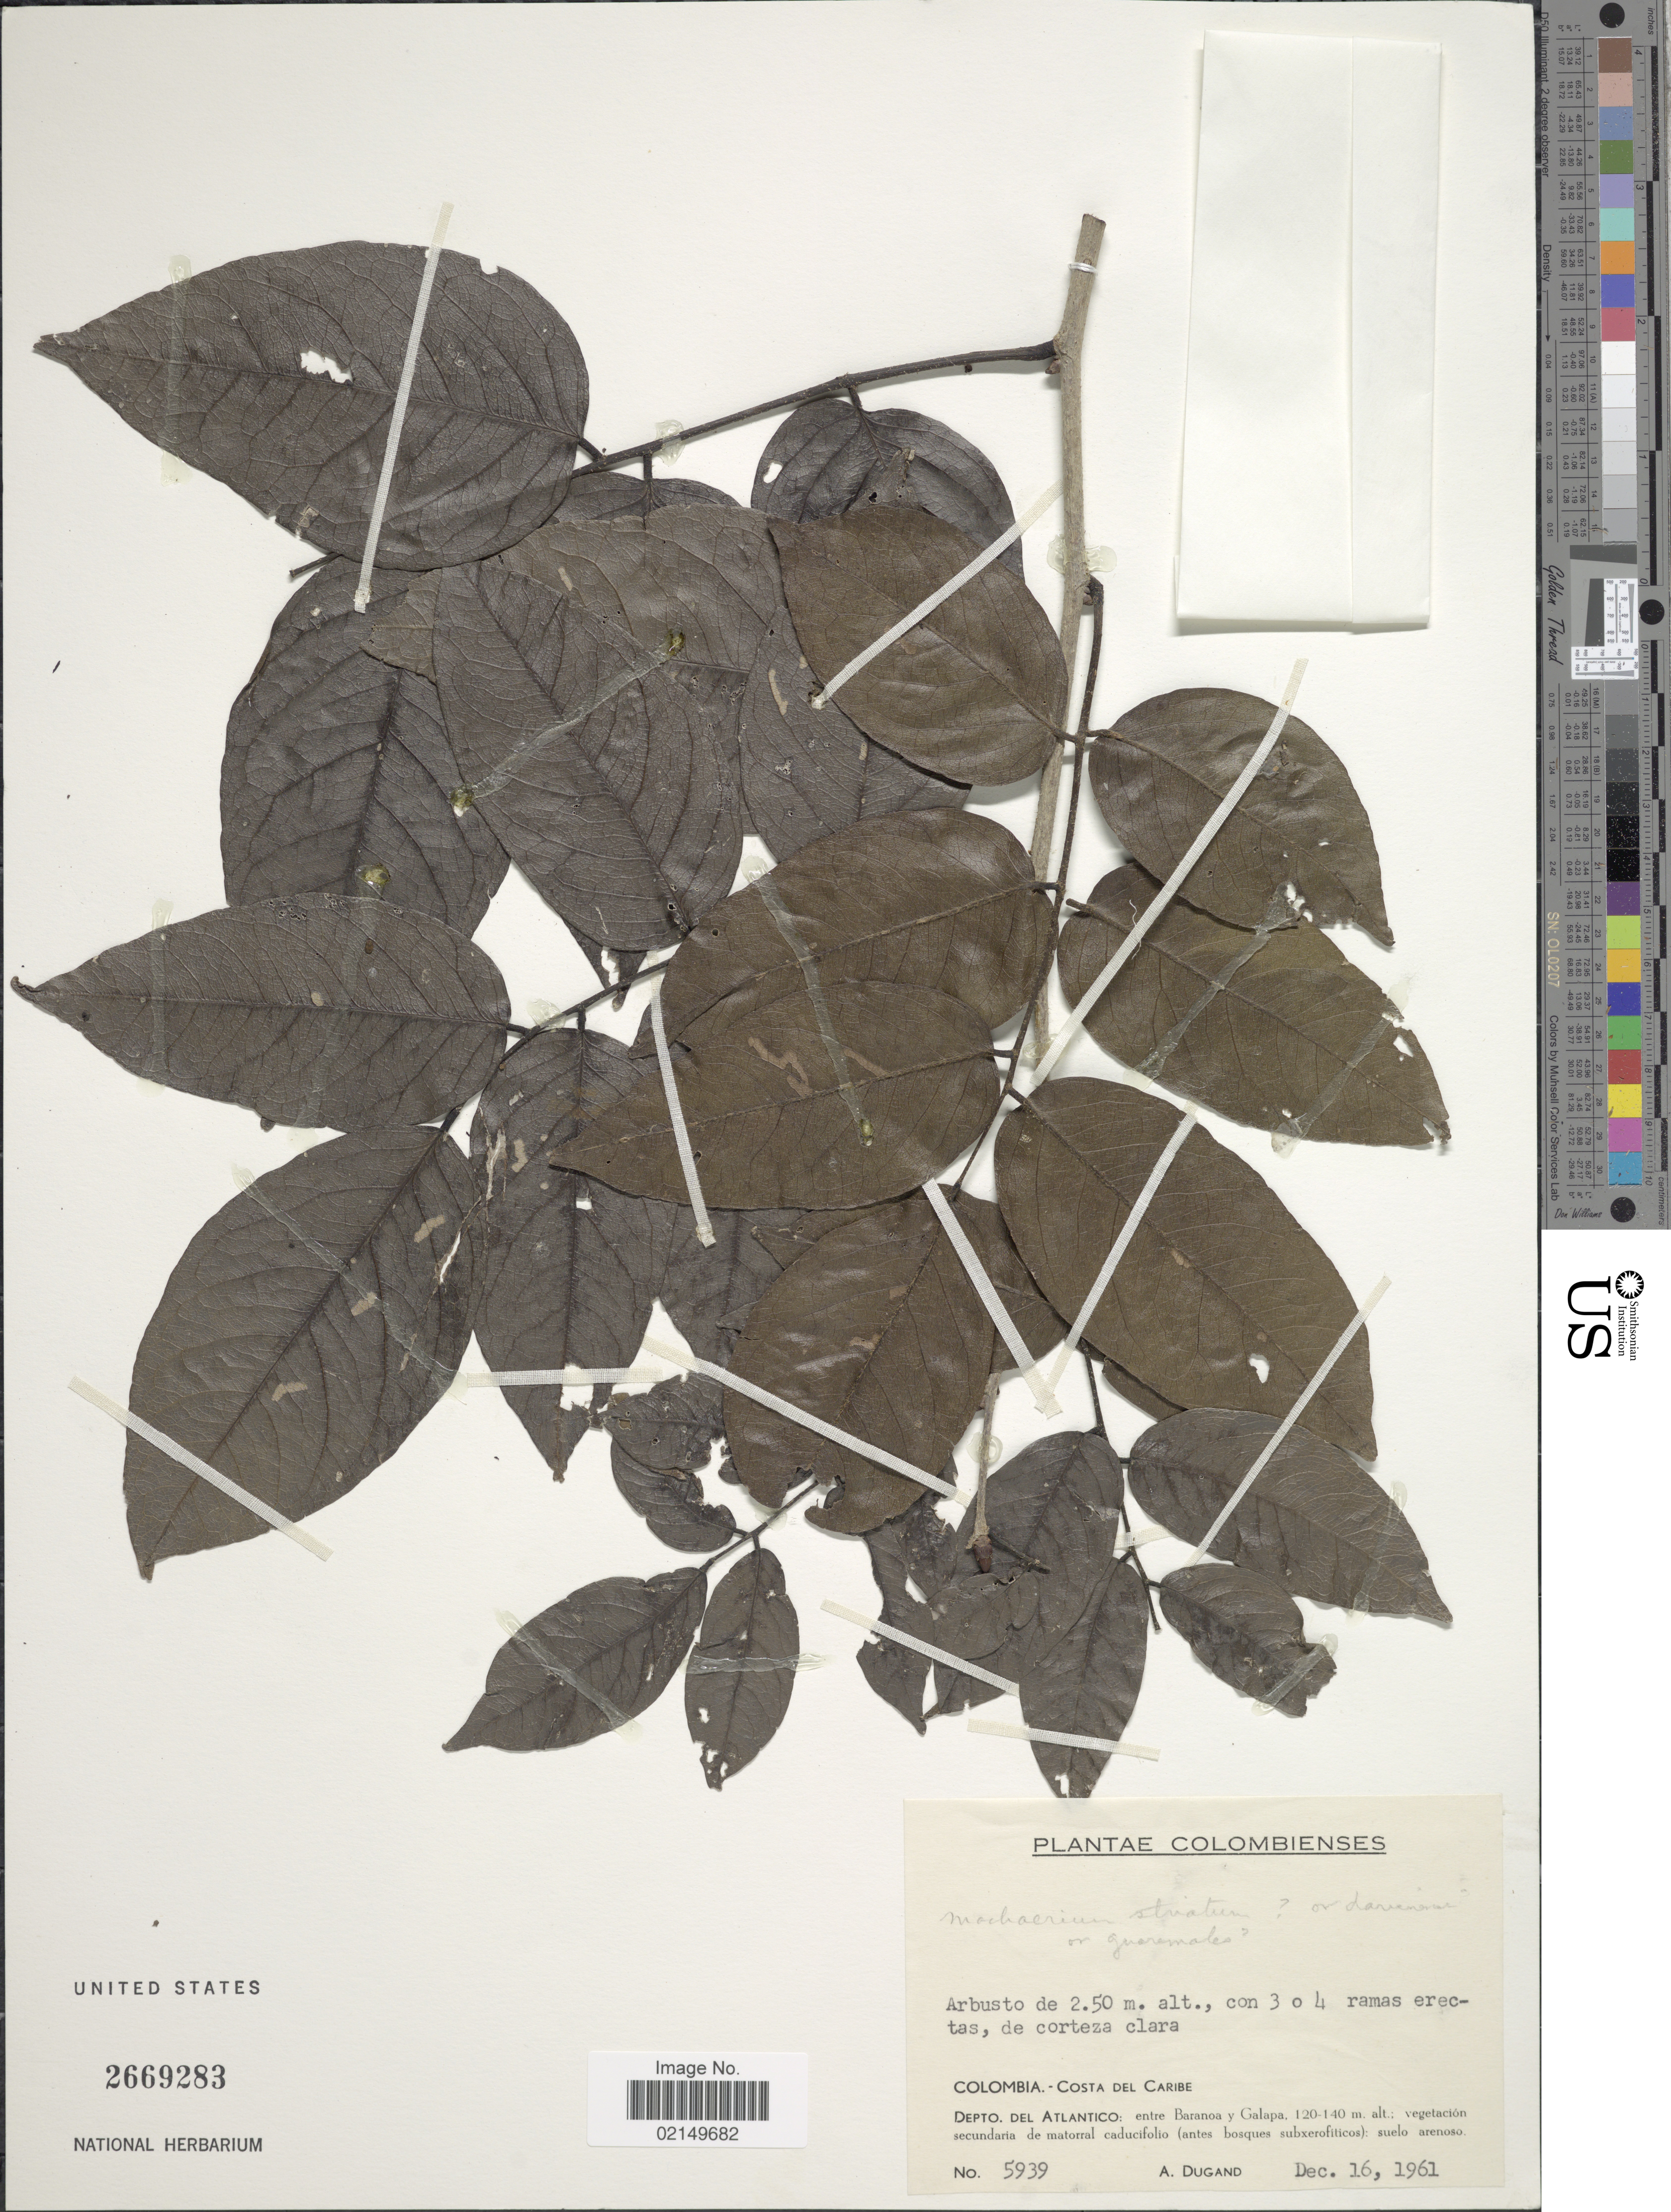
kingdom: Plantae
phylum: Tracheophyta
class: Magnoliopsida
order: Fabales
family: Fabaceae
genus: Machaerium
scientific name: Machaerium striatum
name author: J.R. Johnst.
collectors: A. Dugand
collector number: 5939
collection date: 1961-12-16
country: Colombia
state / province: Atlántico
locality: Colombienses. Colombia.- Costa del Caribe. Depto. del Atlantico: entre Baranoa y Galapa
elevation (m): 120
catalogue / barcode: US 2669283